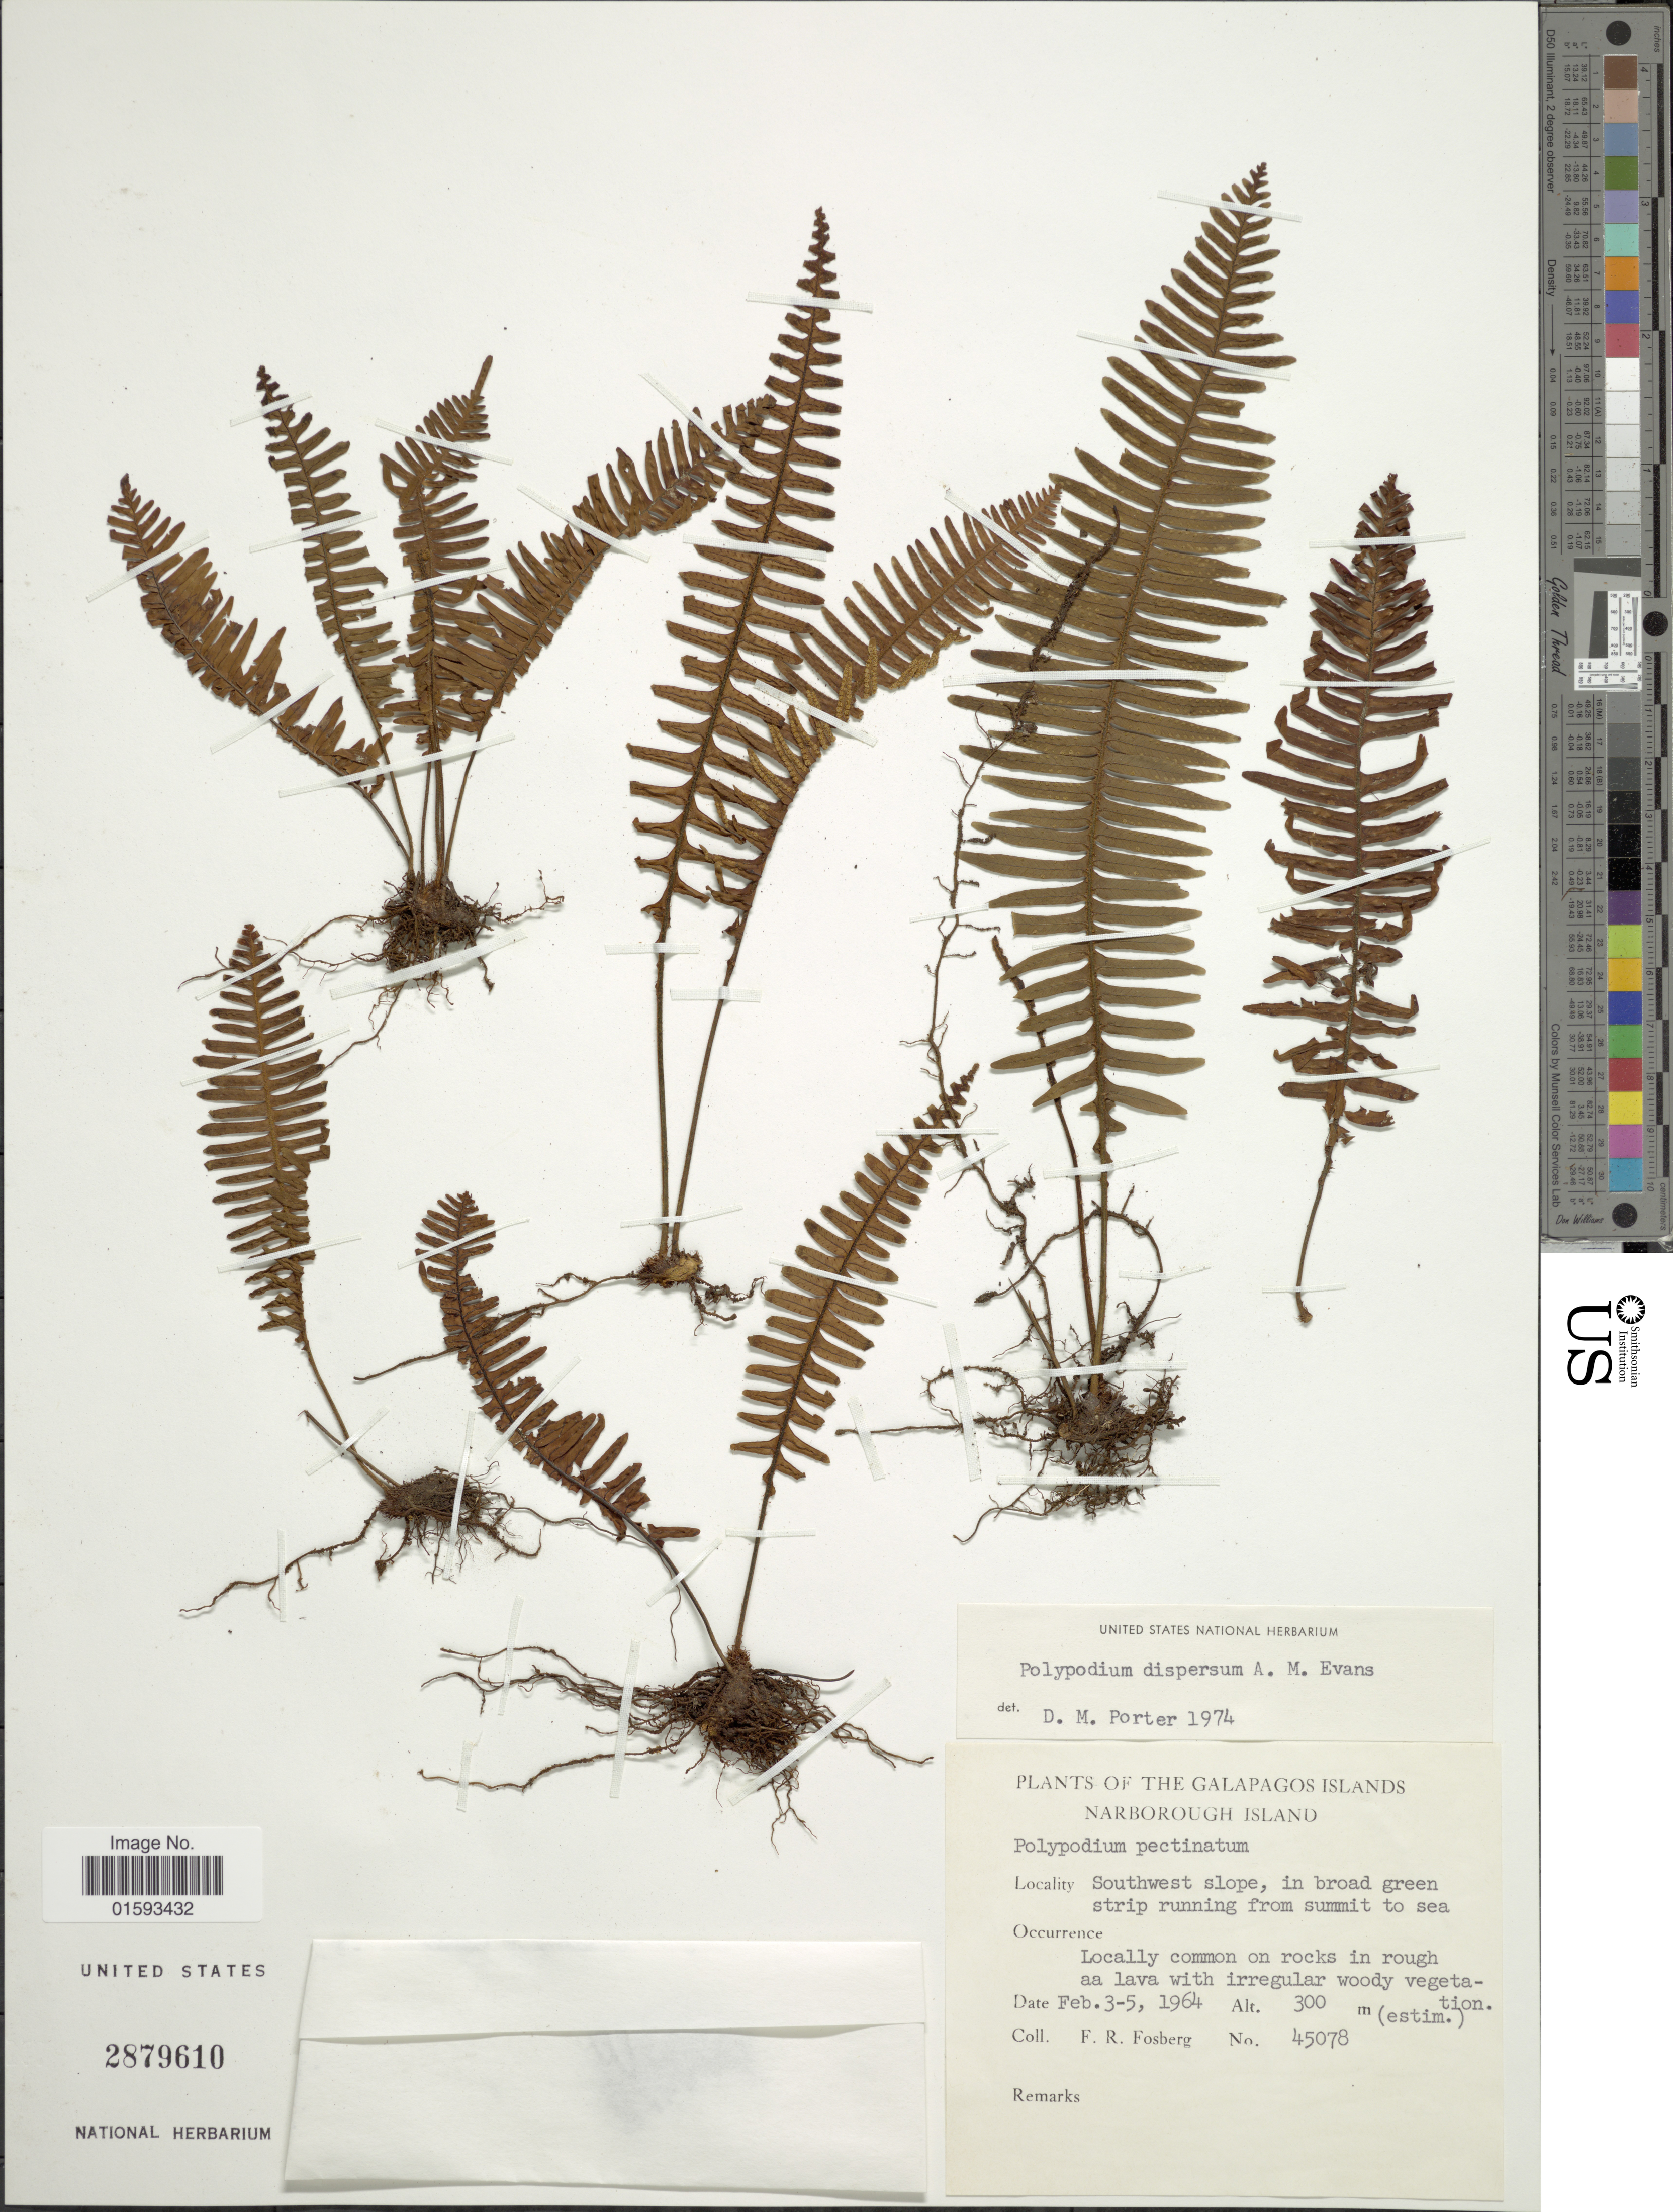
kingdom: Plantae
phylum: Tracheophyta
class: Polypodiopsida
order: Polypodiales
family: Polypodiaceae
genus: Pecluma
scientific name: Pecluma dispersa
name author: (A.M. Evans) M.G. Price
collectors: F. R. Fosberg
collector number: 45078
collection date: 1964-02-03/1964-02-05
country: Ecuador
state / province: Colón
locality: Galapagos Islands, Narborough Island, Southwest slope, in broad green strip running from summit to sea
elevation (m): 300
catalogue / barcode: US 2879610